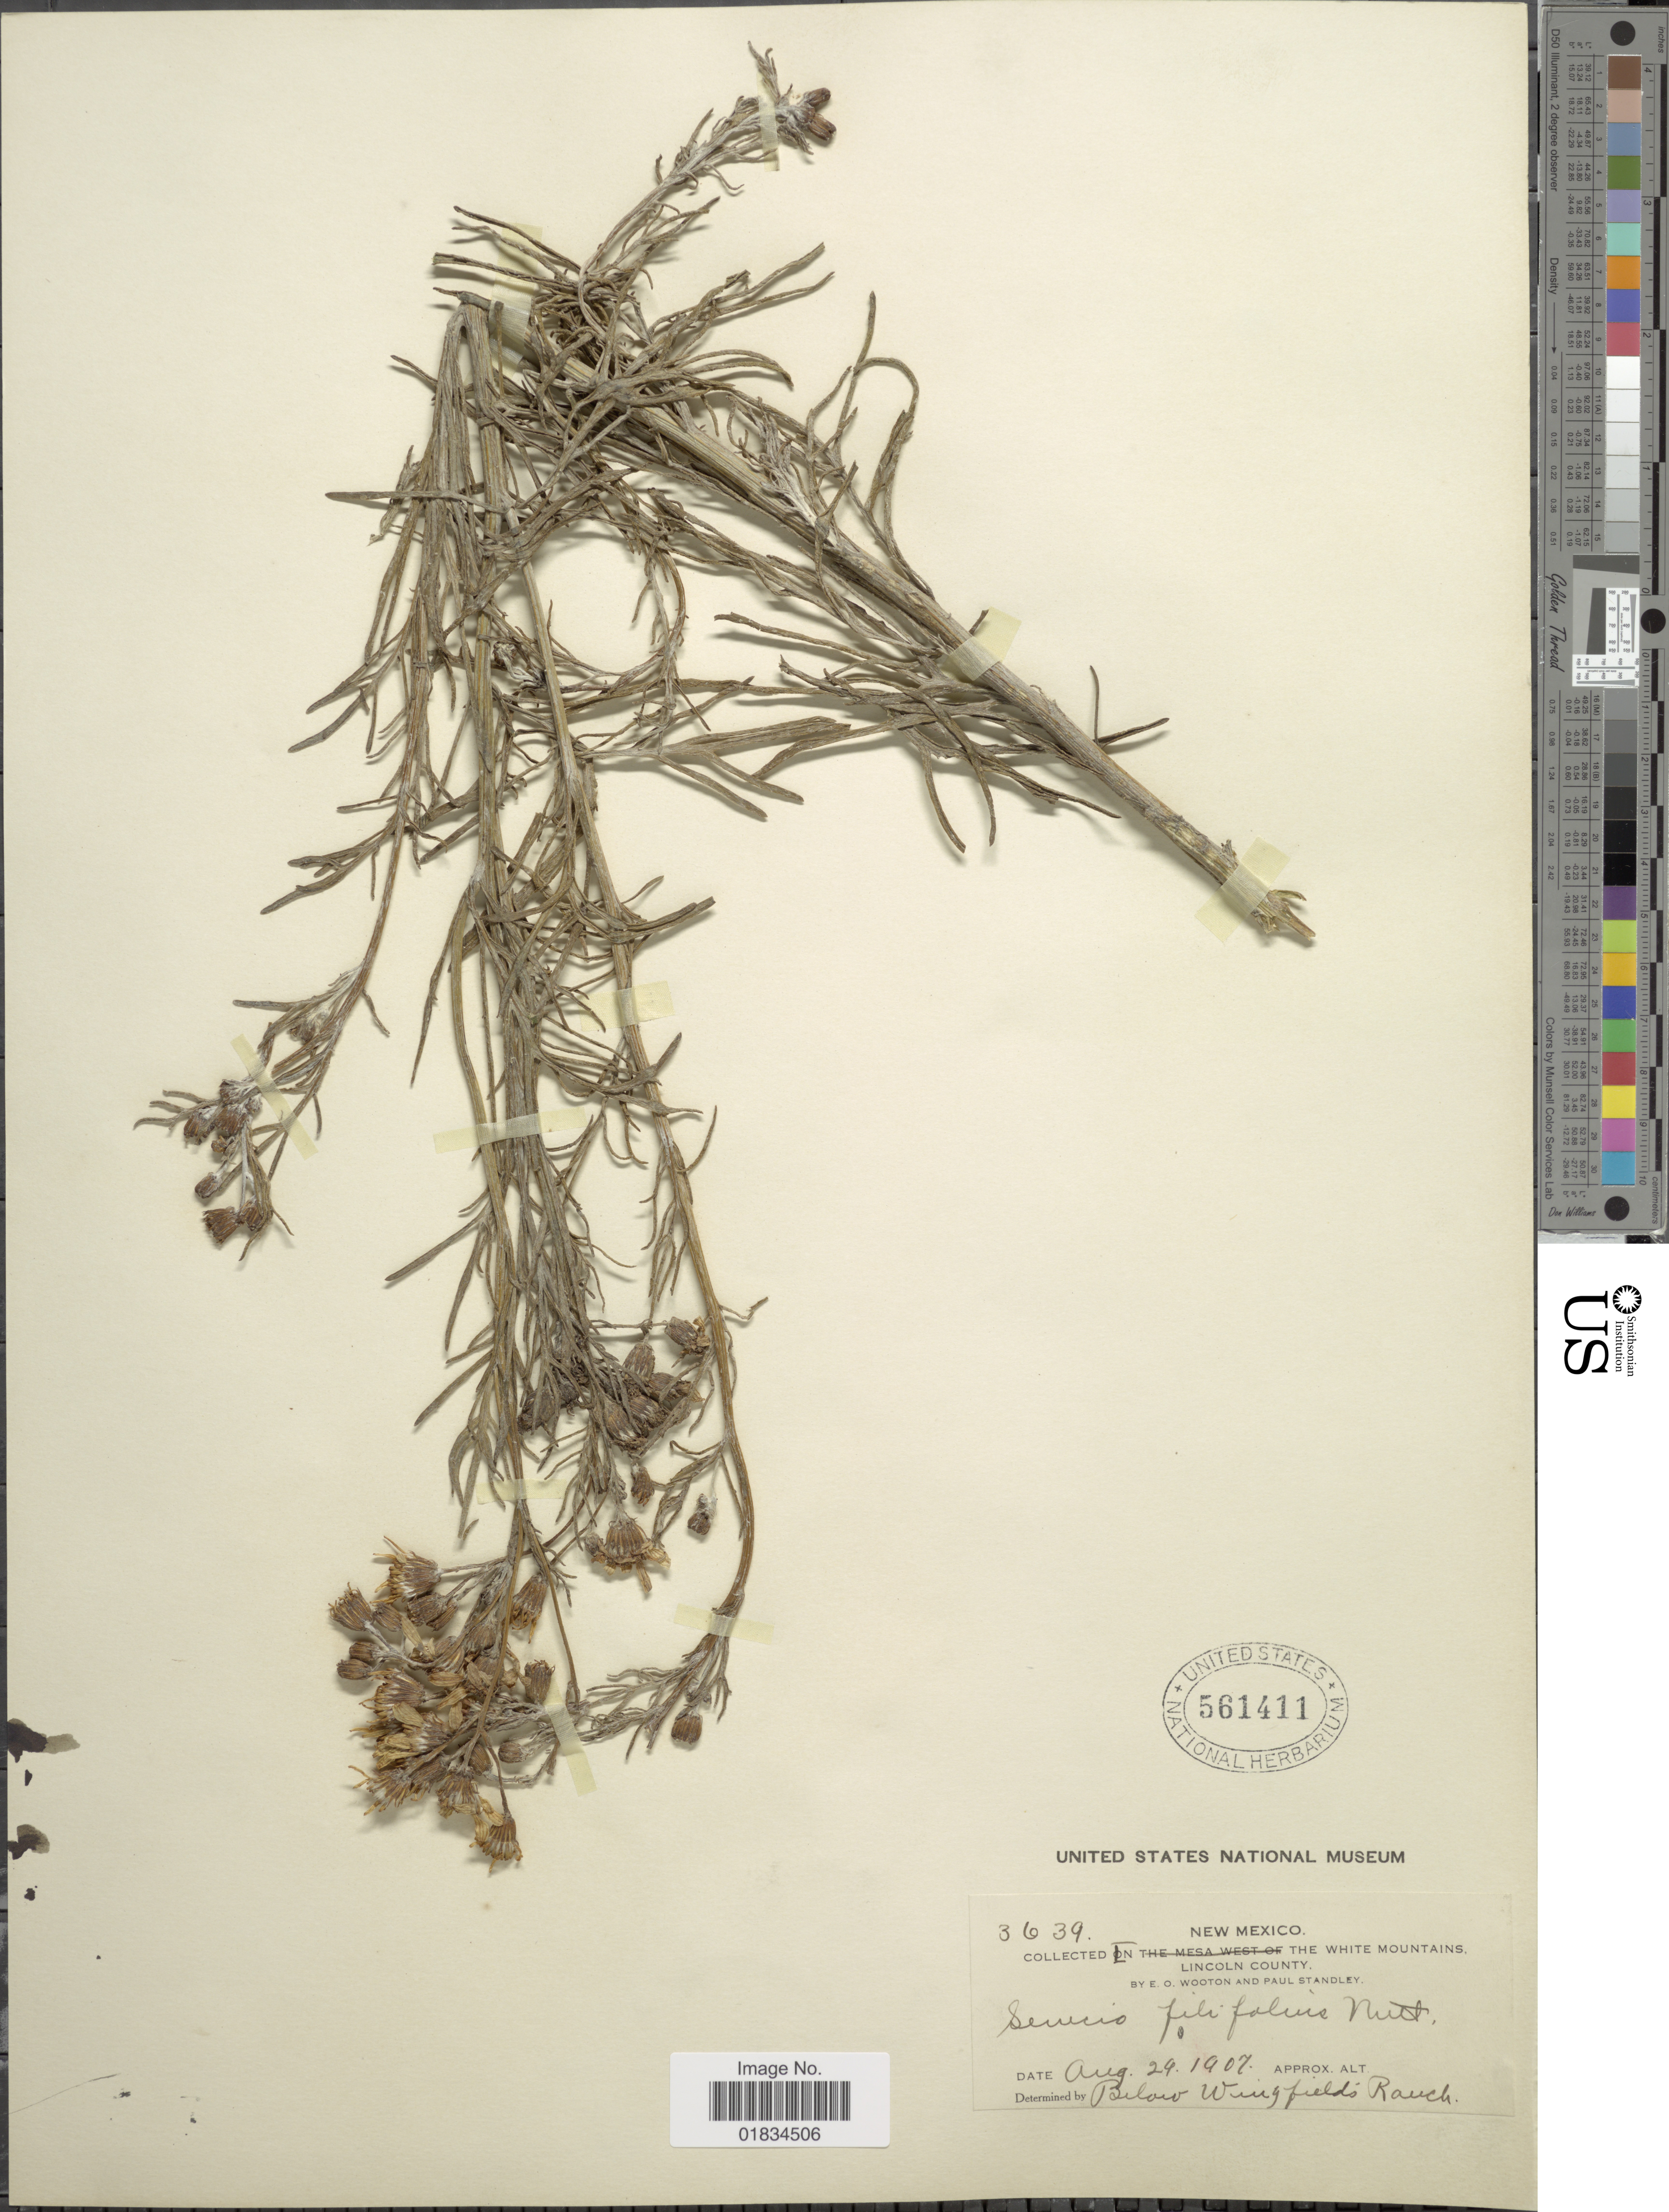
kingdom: Plantae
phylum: Tracheophyta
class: Magnoliopsida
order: Asterales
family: Asteraceae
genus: Senecio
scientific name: Senecio flaccidus var. flaccidus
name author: Less.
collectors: E. O. Wooton & P. C. Standley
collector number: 3639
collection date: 1907-08-29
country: United States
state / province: New Mexico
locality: The White Moutains, Lincoln County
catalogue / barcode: US 561411